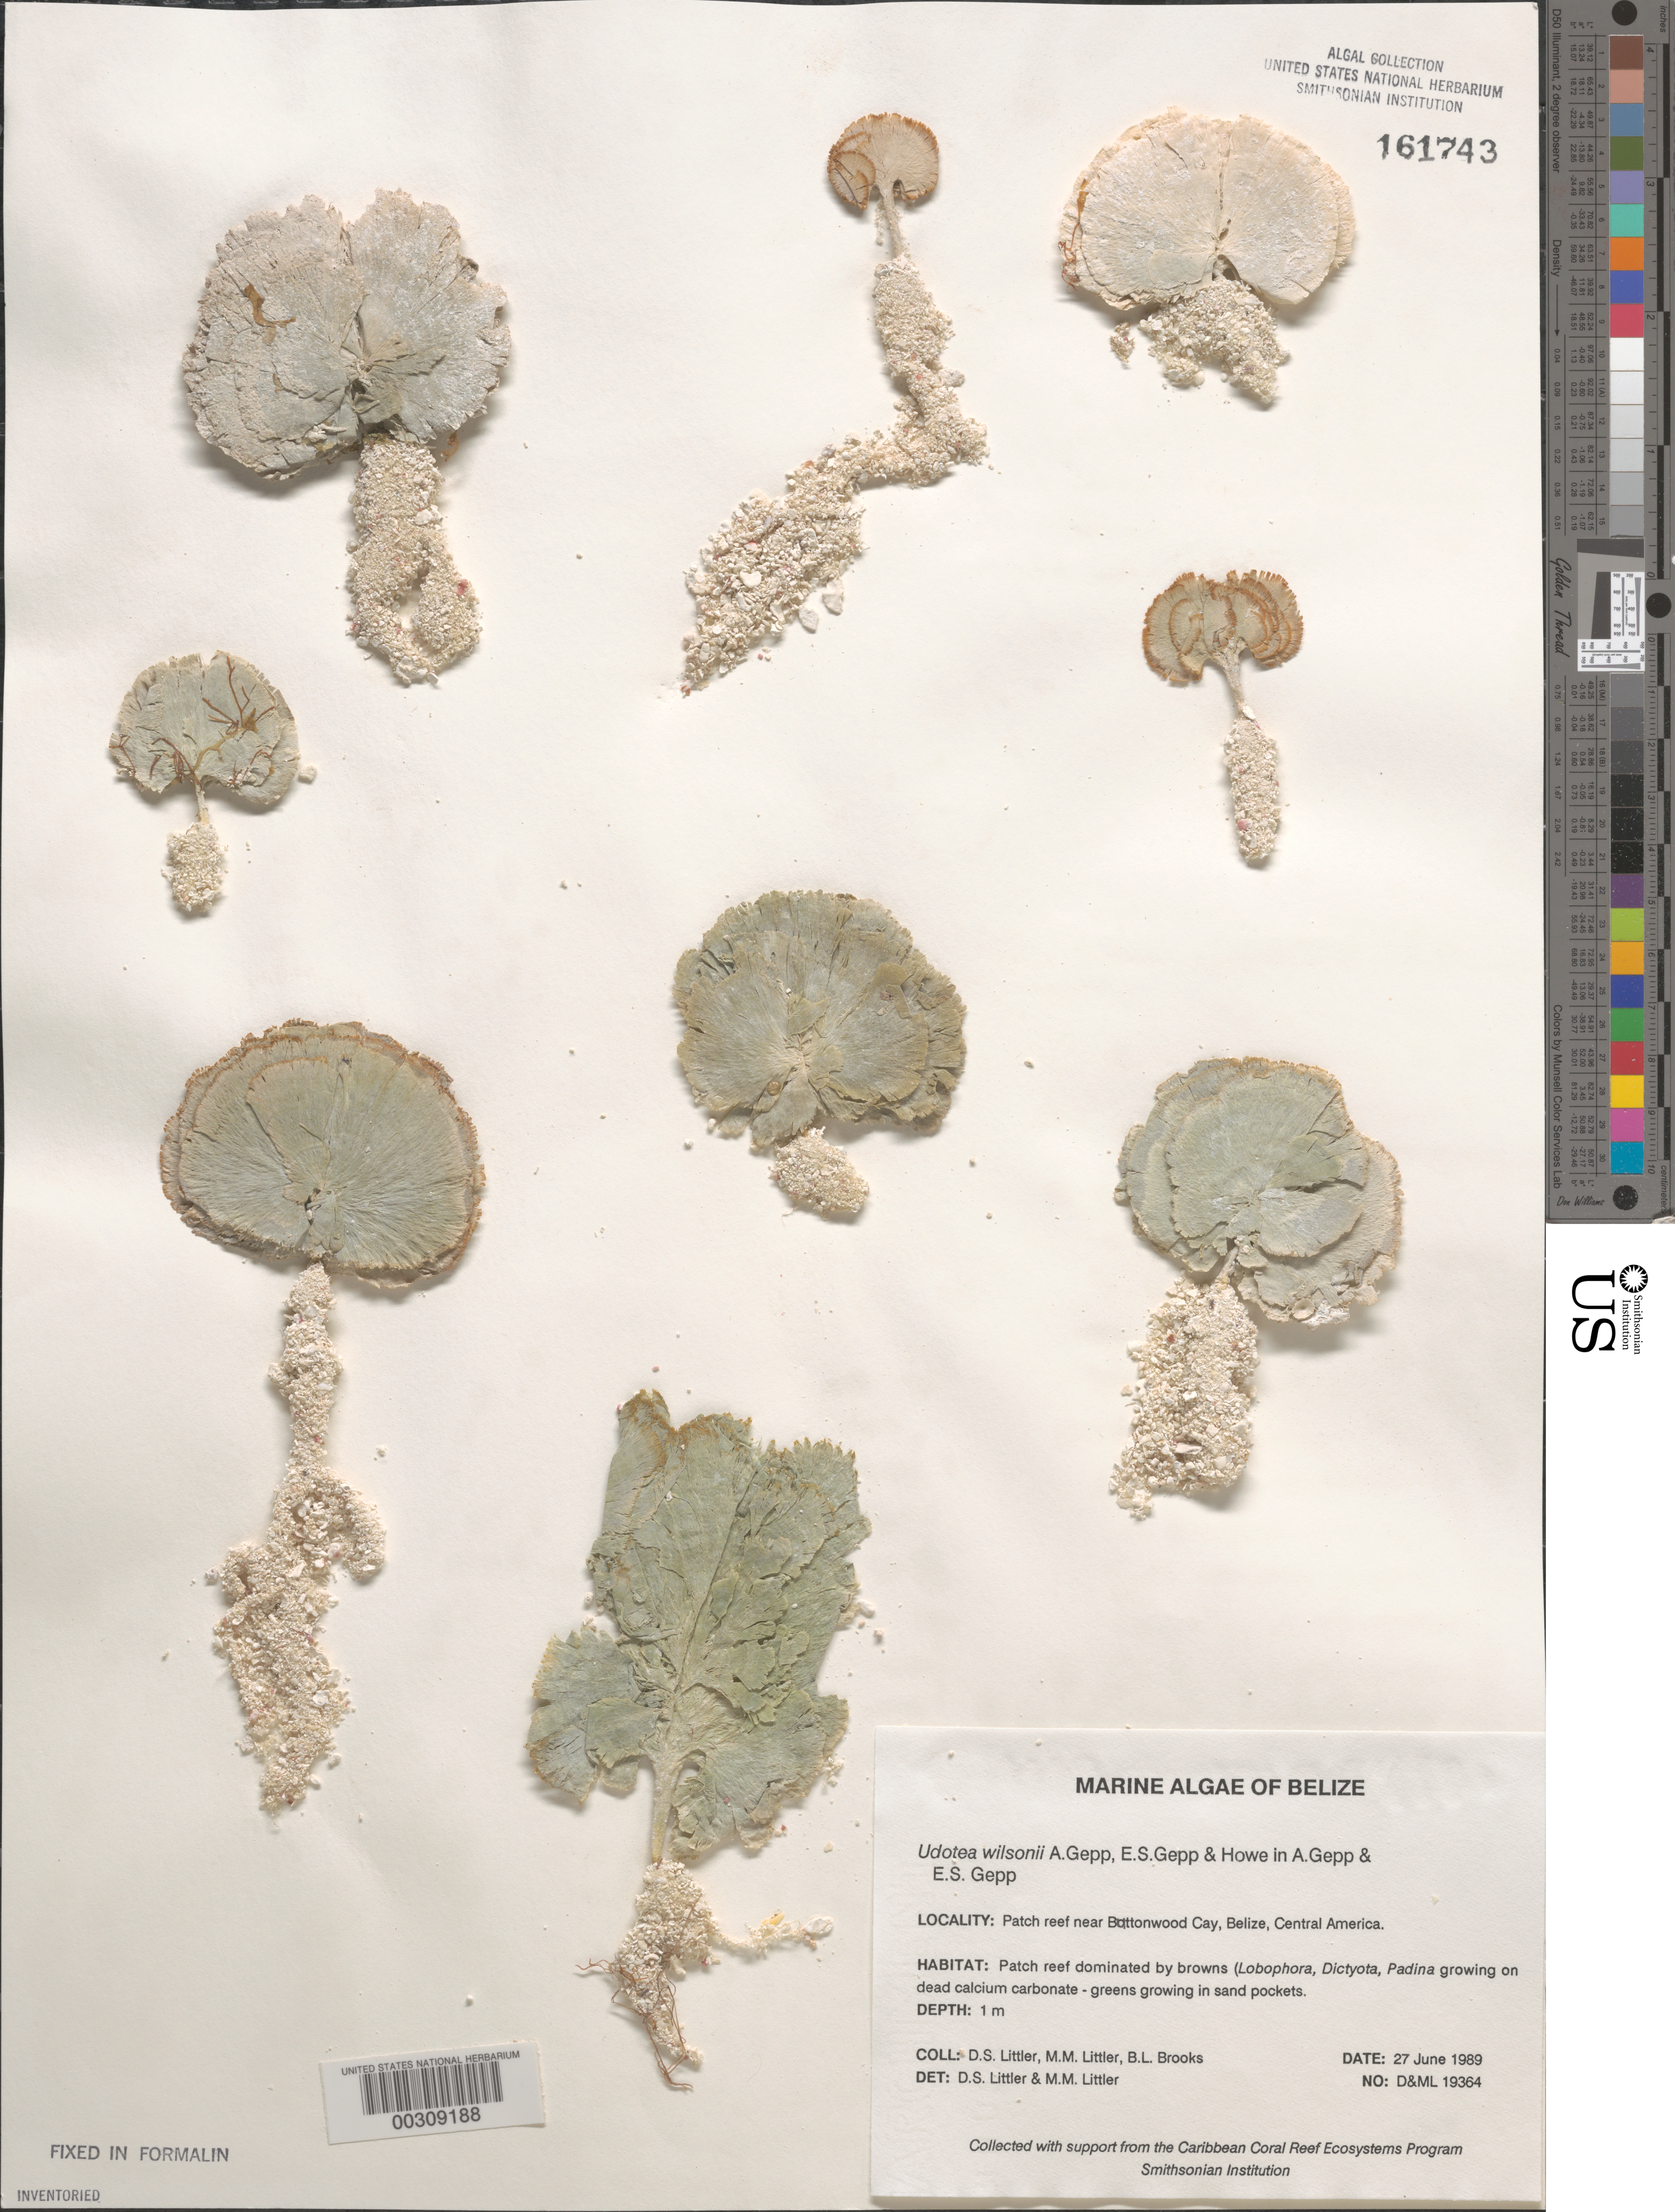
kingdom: Plantae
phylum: Chlorophyta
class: Ulvophyceae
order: Bryopsidales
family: Udoteaceae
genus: Udotea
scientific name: Udotea wilsonii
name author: A. Gepp et al. in A. Gepp & E. Gepp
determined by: Littler, D. S.; Littler, M. M.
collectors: D. S. Littler, M. M. Littler & B. Brooks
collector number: D&ML 19364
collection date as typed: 27 Jun 1989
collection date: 1989-06-27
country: Belize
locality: Near Buttonwood Cay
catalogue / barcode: US 161743